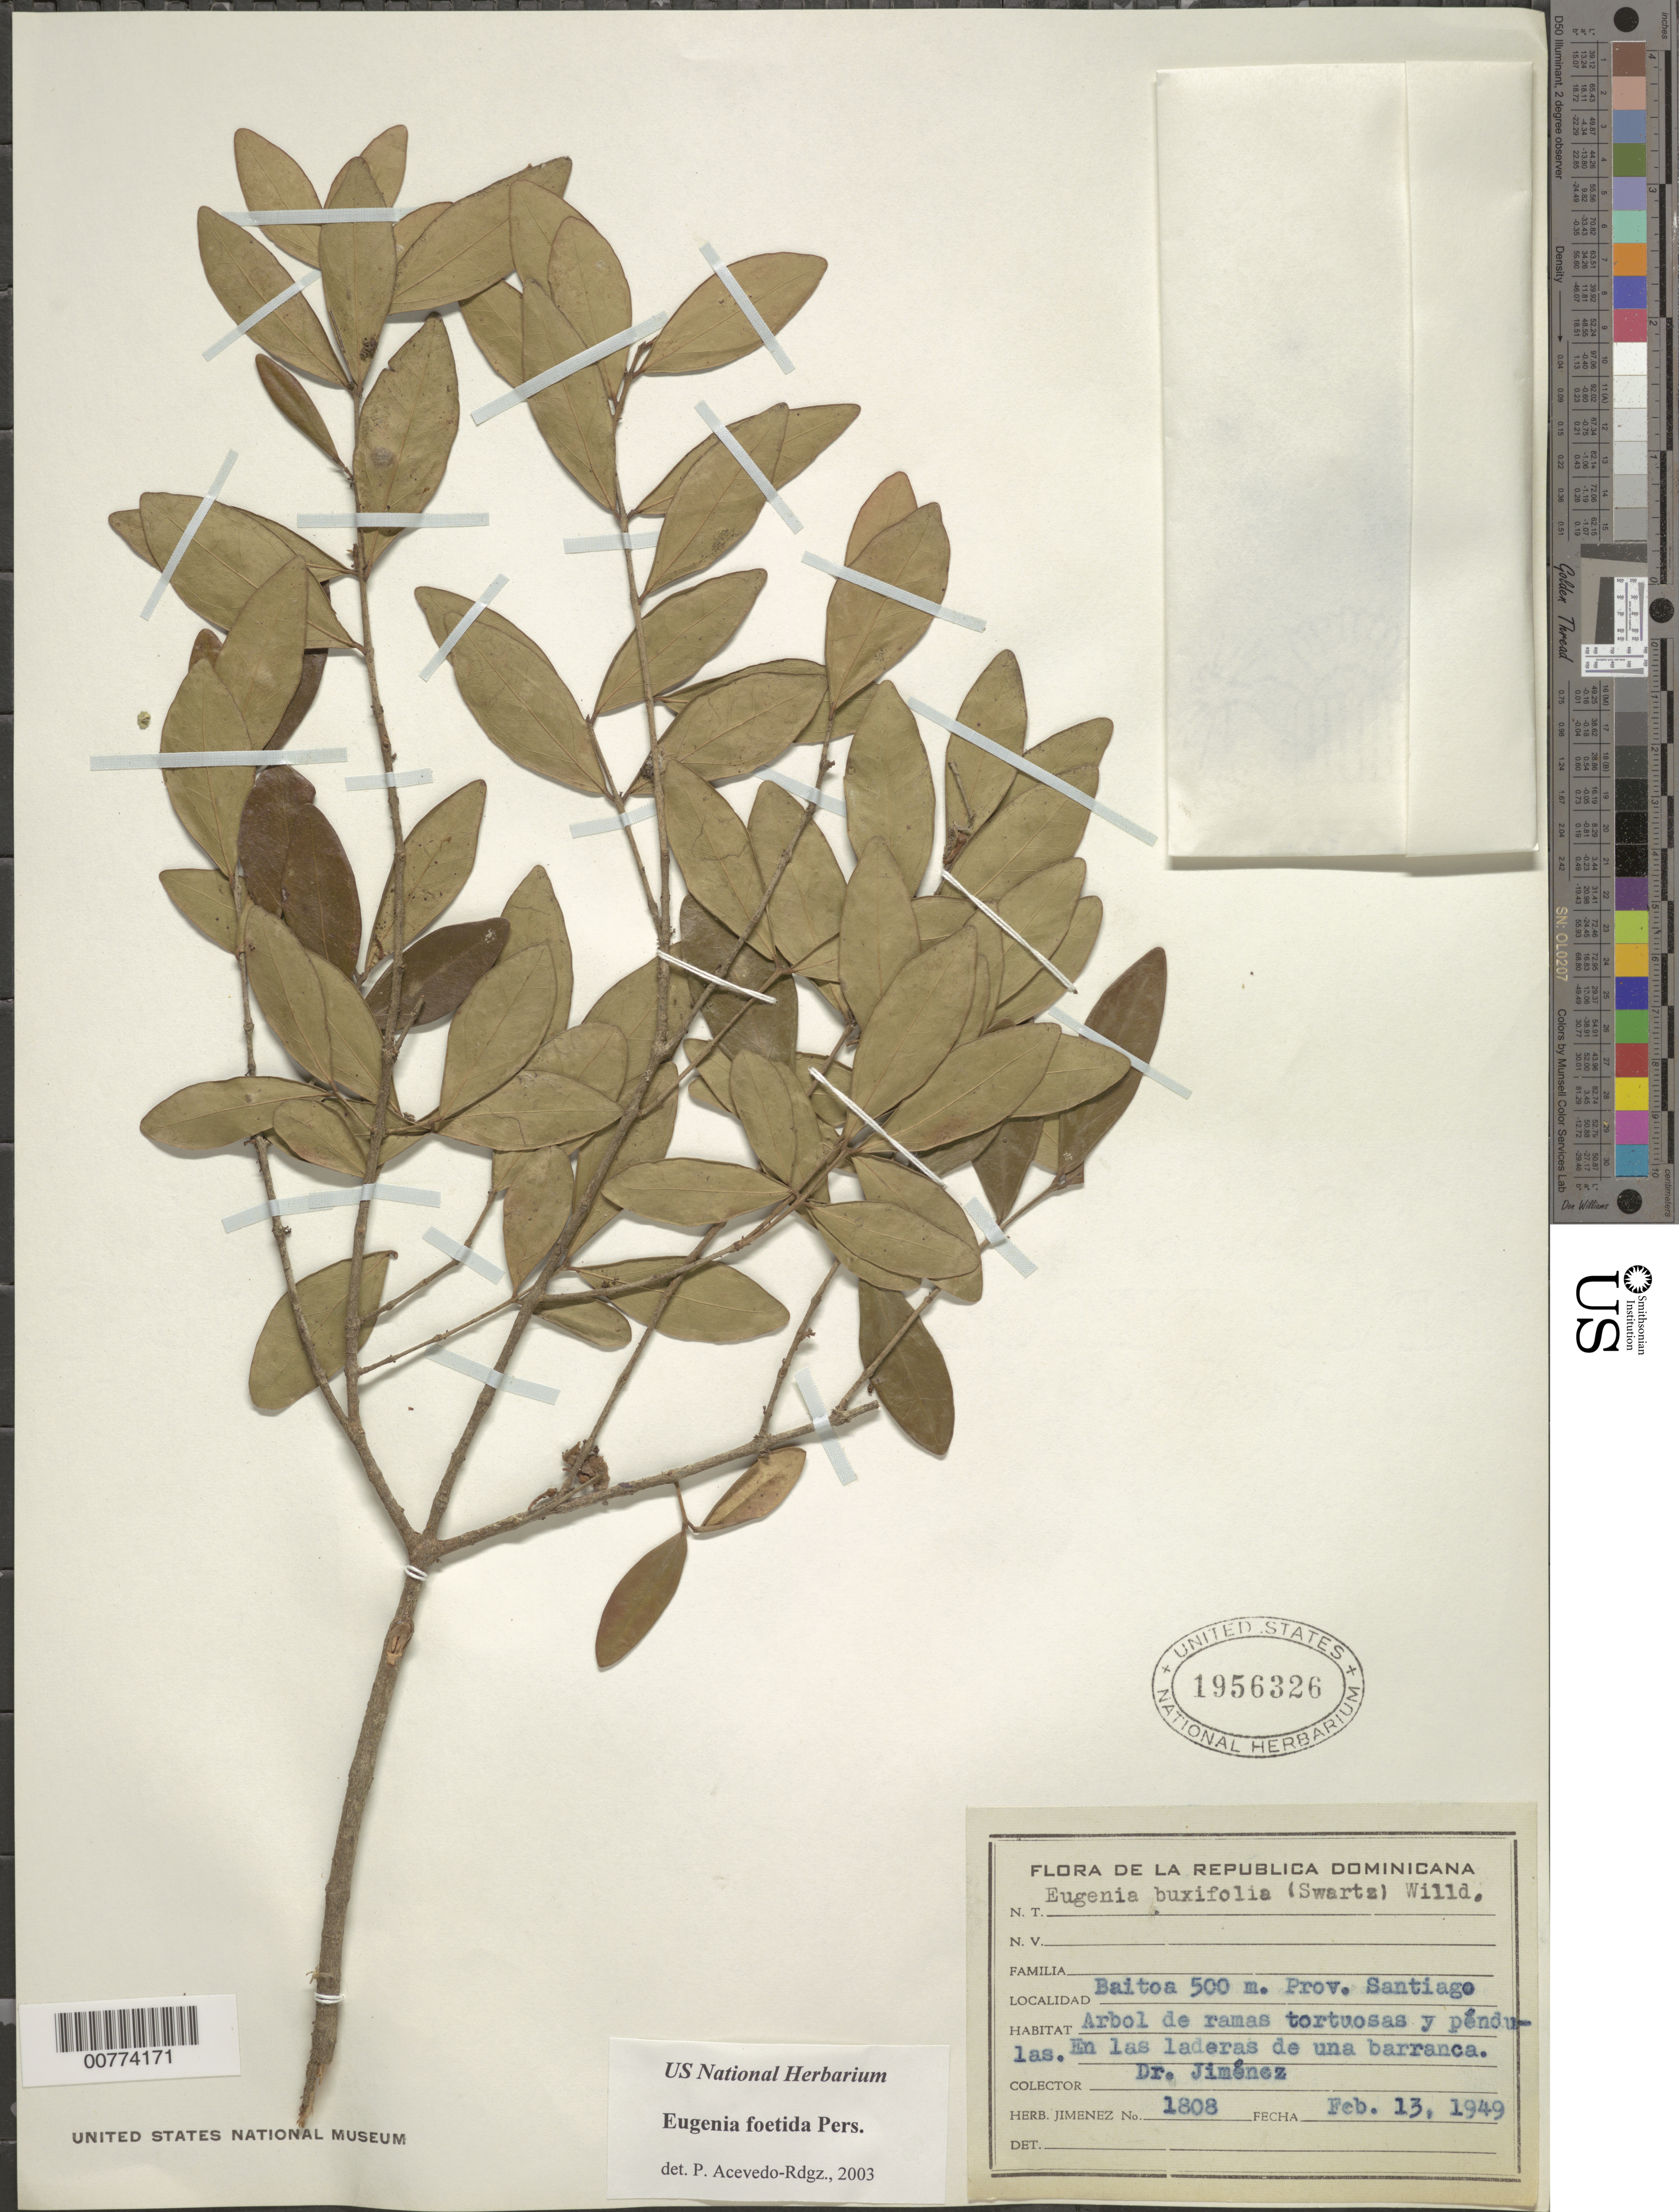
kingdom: Plantae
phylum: Tracheophyta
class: Magnoliopsida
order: Myrtales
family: Myrtaceae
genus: Eugenia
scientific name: Eugenia foetida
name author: Pers.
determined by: Acevedo-Rodríguez, P., (BOT), Smithsonian Institution - National Museum of Natural History (UNITED STATES)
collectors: J. J. Jiménez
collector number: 1808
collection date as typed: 13 Feb 1949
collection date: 1949-02-13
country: Dominican Republic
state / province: Santiago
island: Hispaniola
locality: Baitoa.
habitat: In precipice slopes.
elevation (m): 500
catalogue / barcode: US 1956326